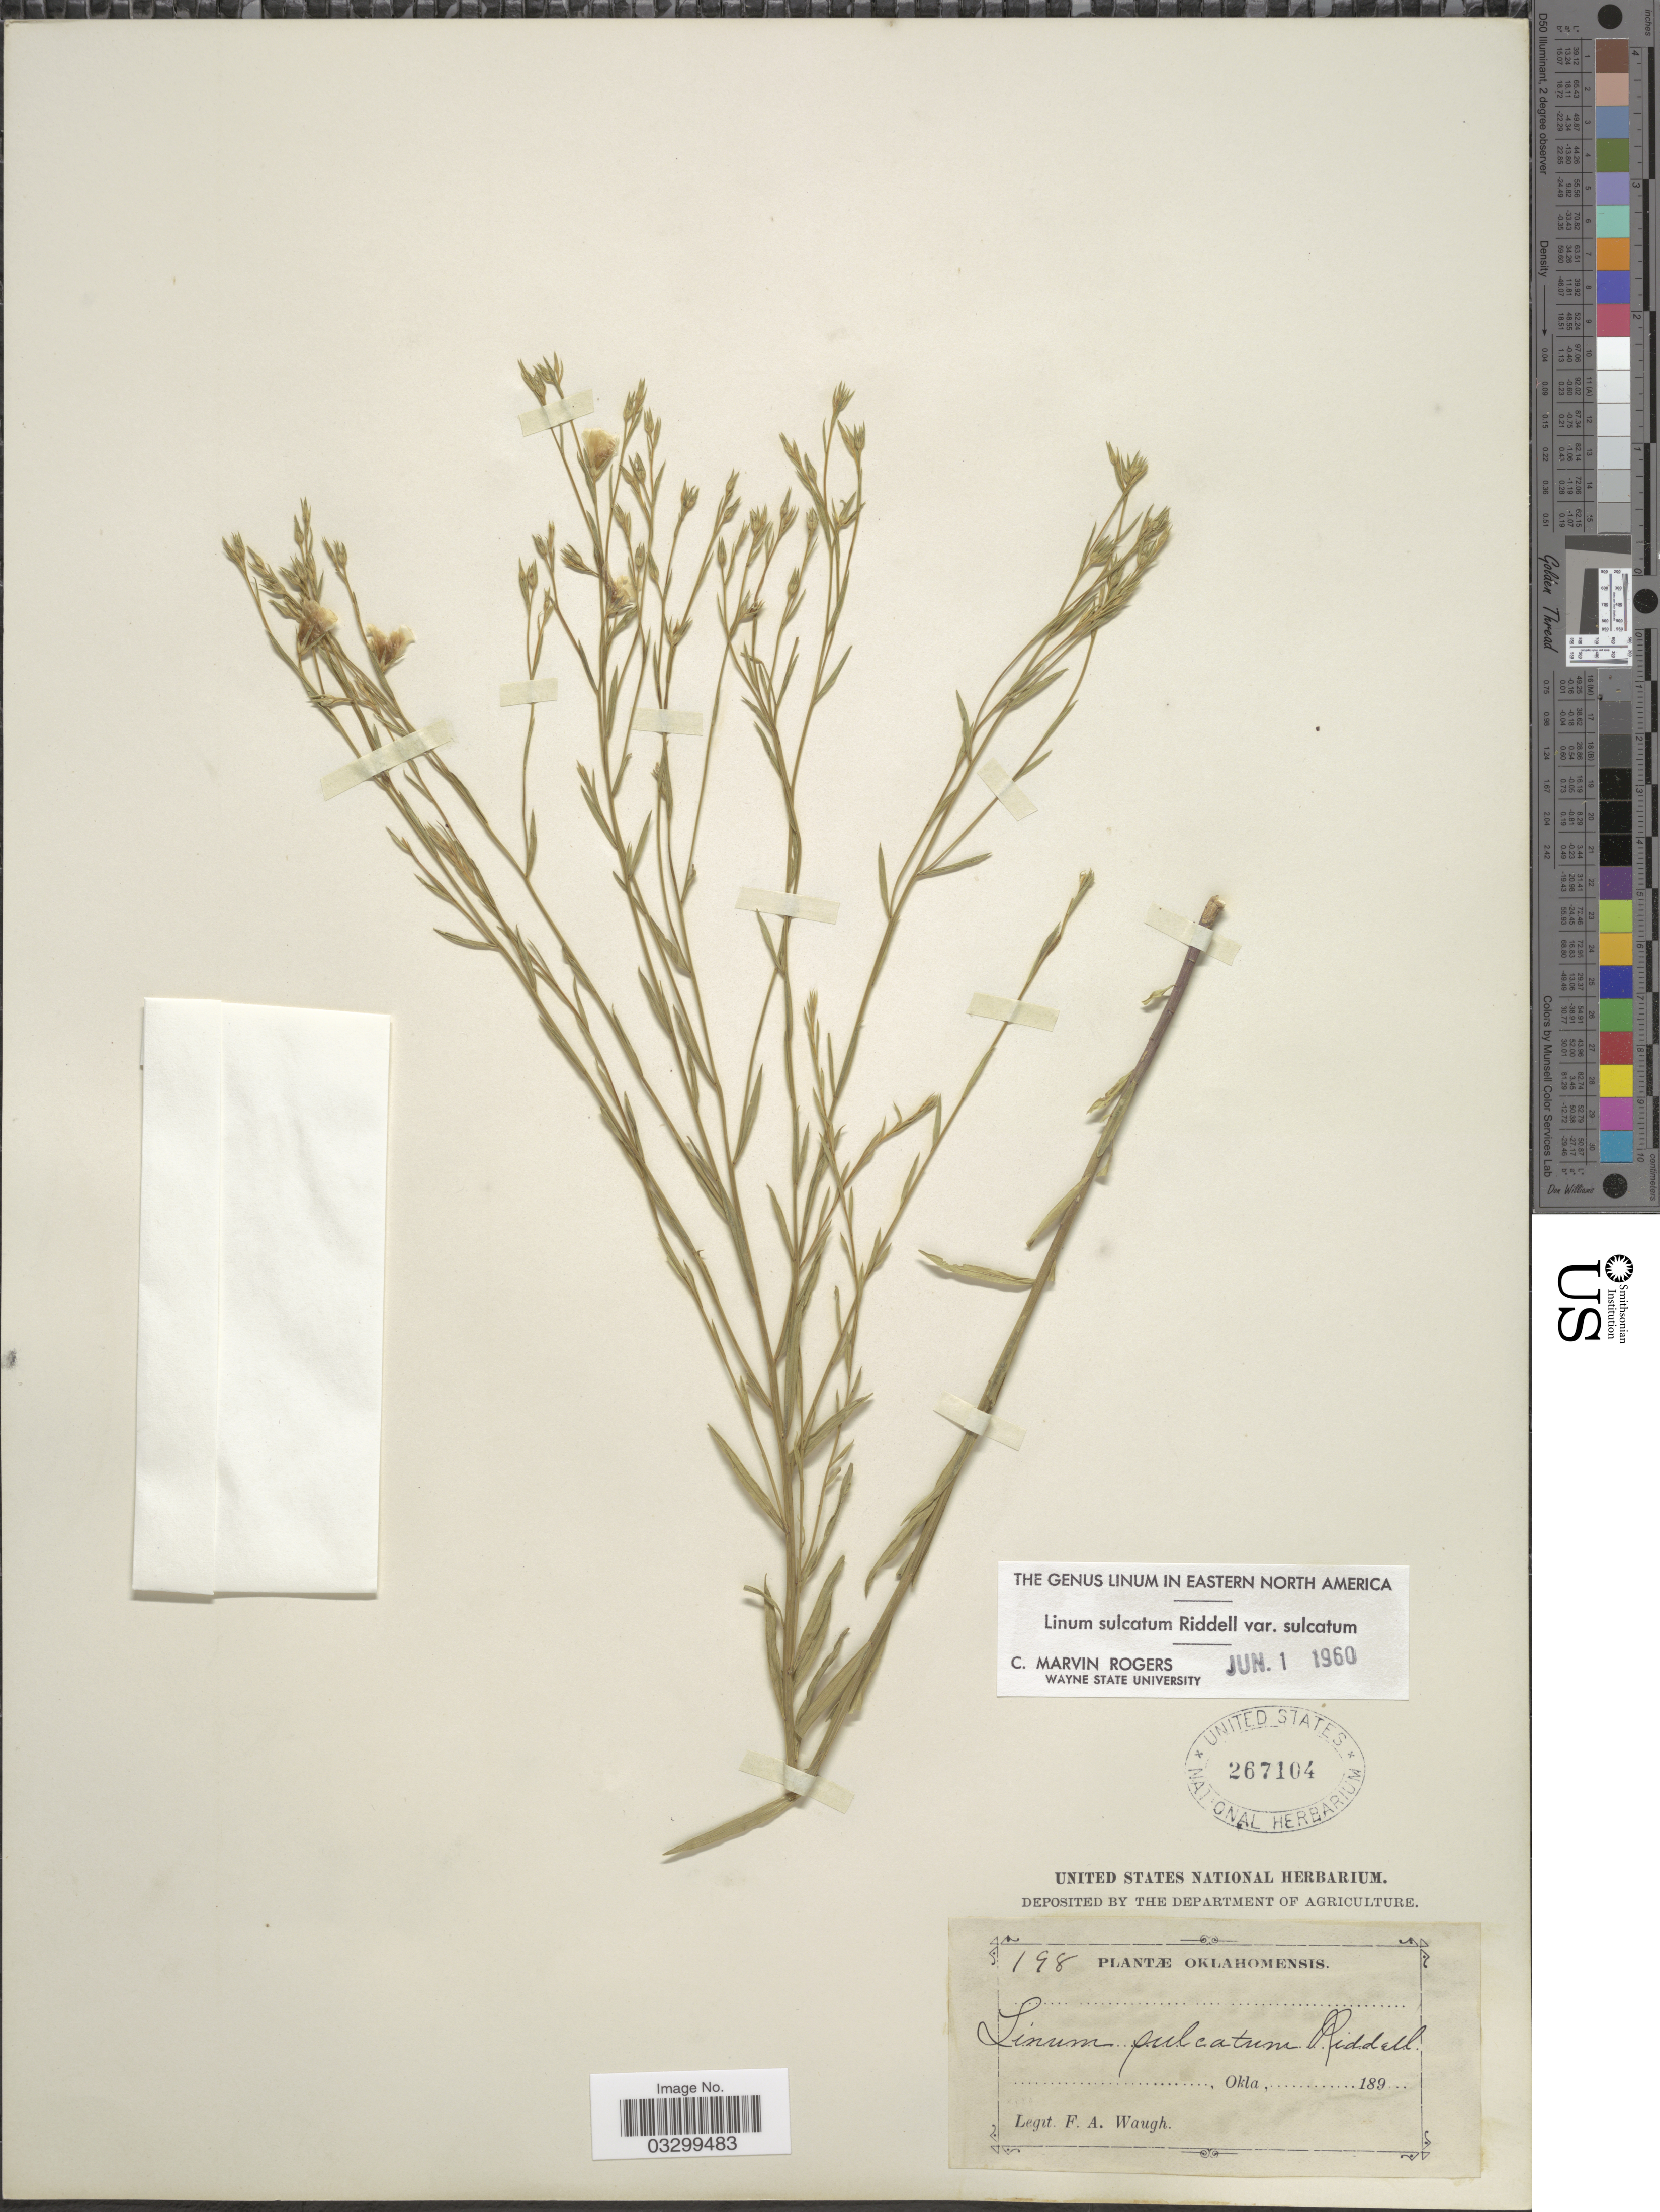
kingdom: Plantae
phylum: Tracheophyta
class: Magnoliopsida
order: Malpighiales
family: Linaceae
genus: Linum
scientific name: Linum sulcatum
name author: Riddell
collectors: F. Waugh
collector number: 198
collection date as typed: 189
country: United States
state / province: Oklahoma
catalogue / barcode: US 267104